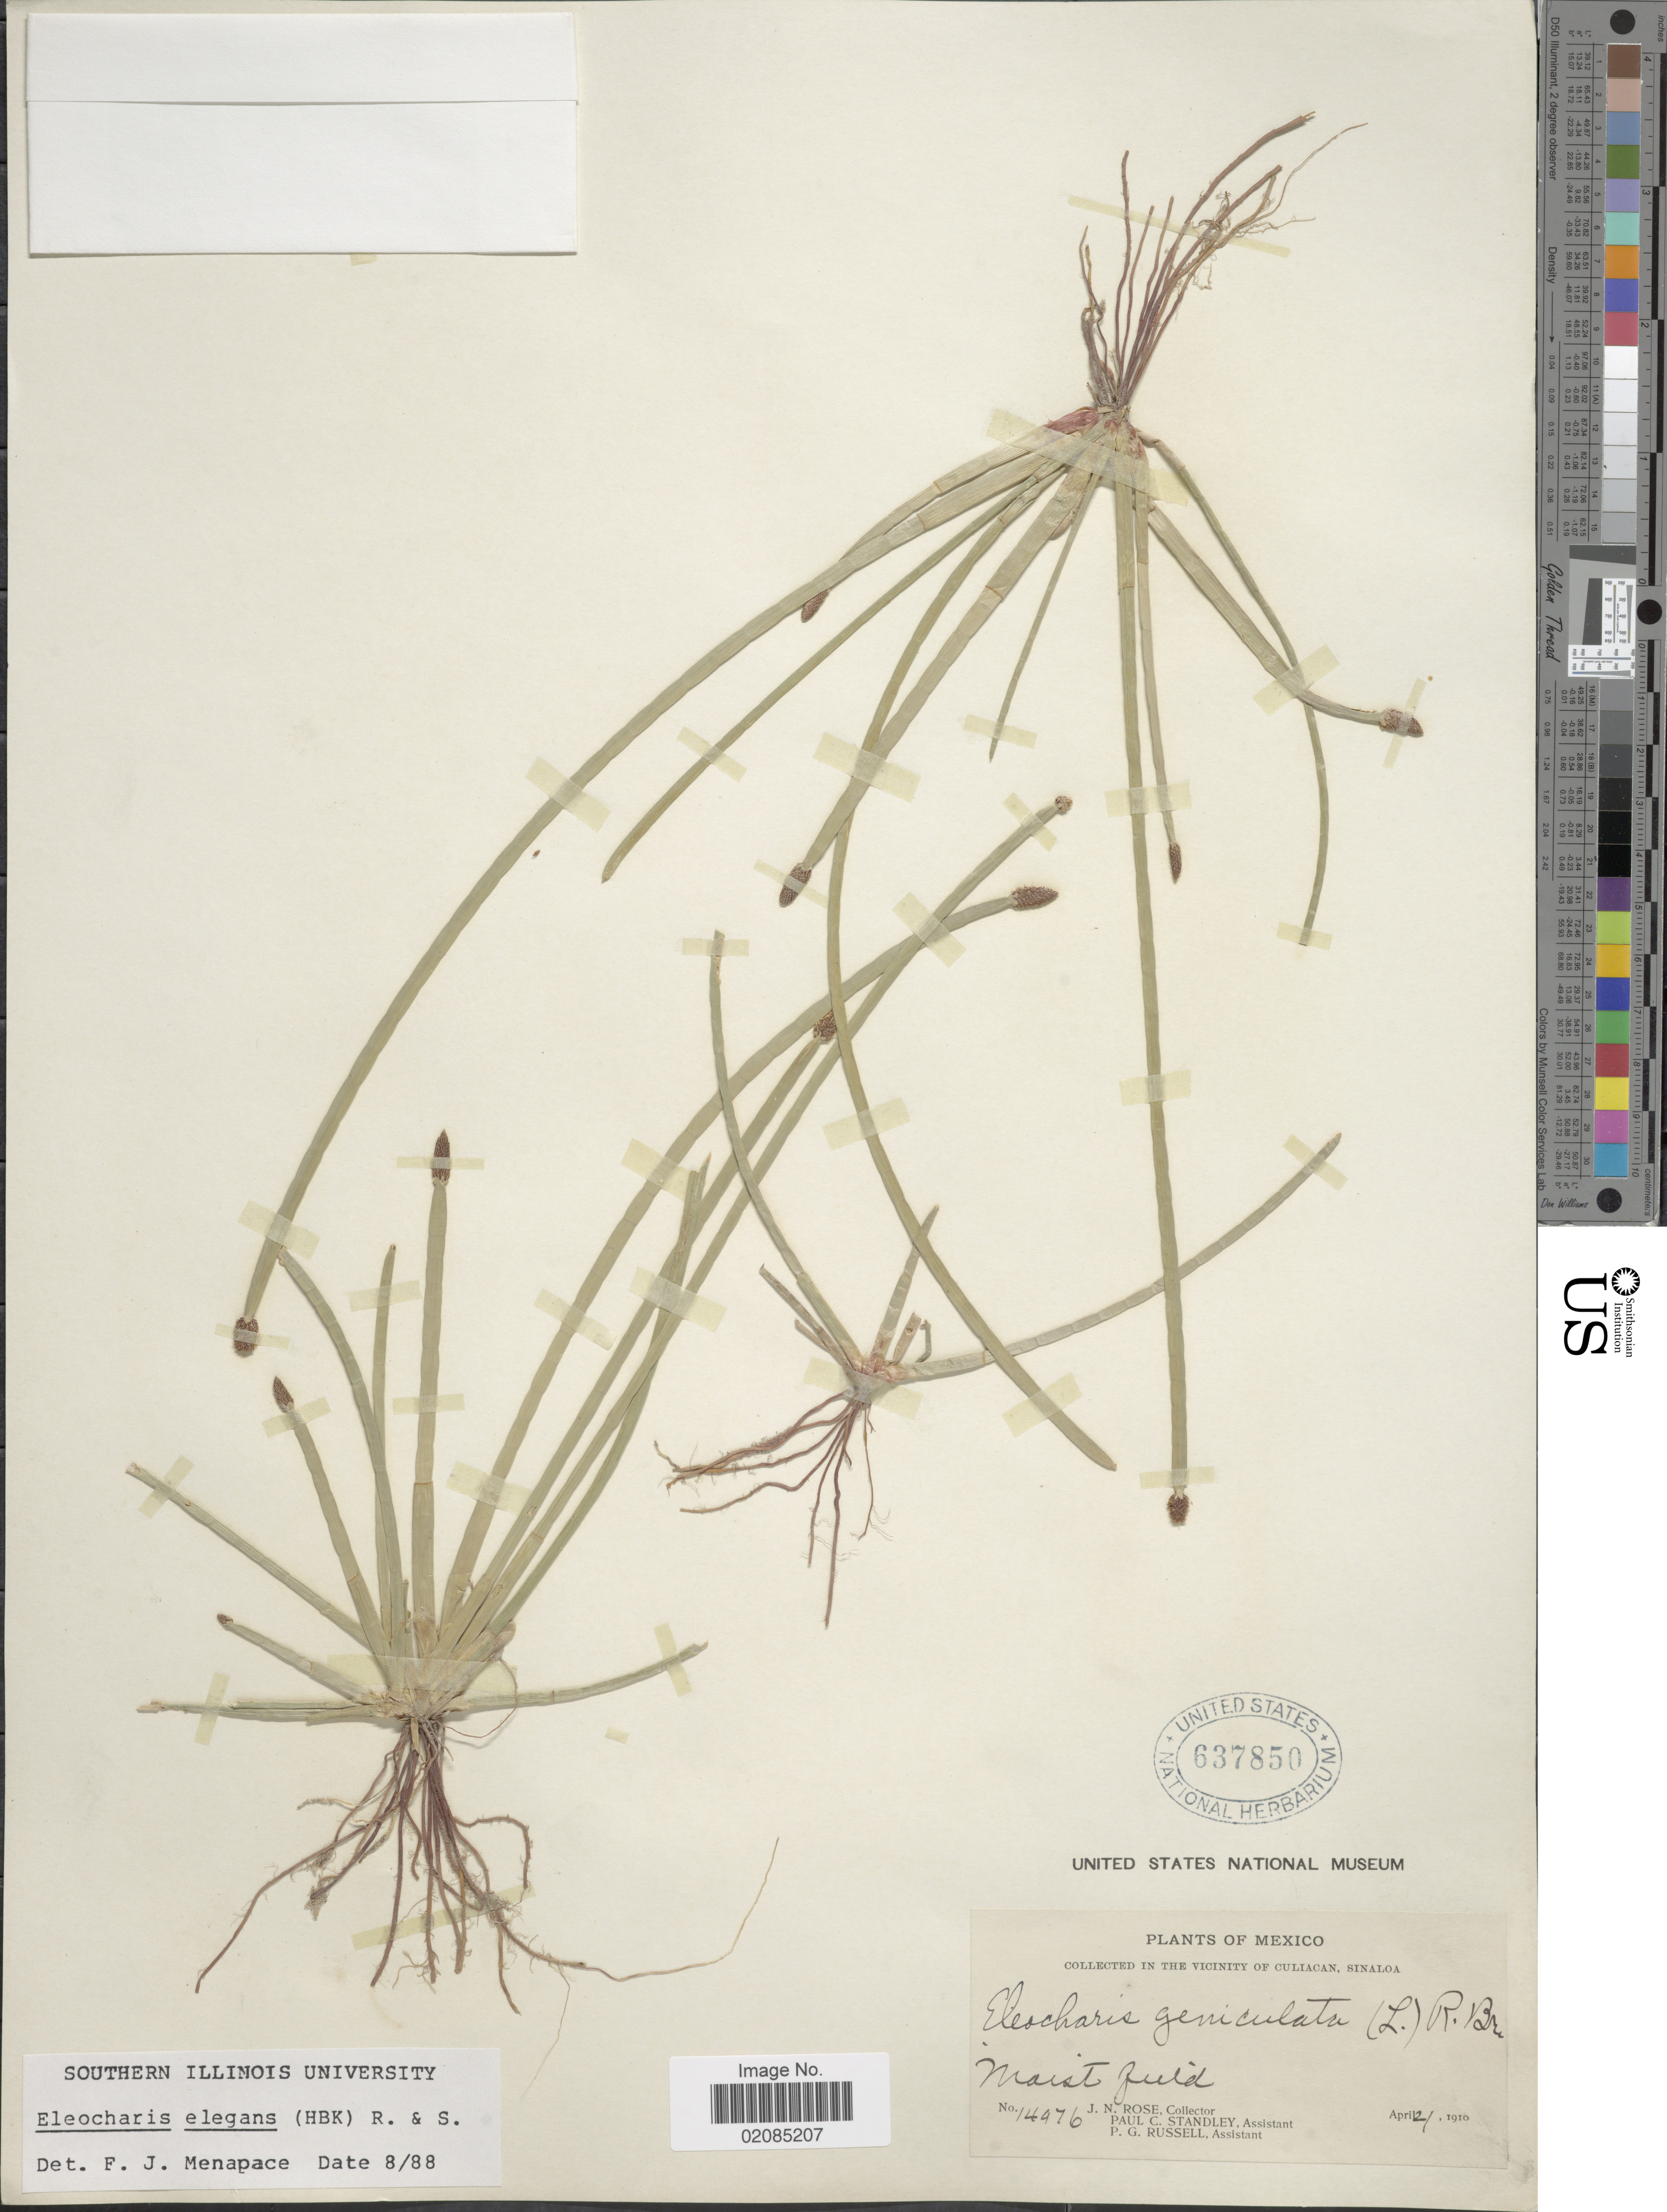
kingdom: Plantae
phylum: Tracheophyta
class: Liliopsida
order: Poales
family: Cyperaceae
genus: Eleocharis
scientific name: Eleocharis elegans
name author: (Kunth) Roem. & Schult.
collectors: J. N. Rose, P. C. Standley & P. G. Russell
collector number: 14976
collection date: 1910-04-21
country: Mexico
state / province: Sinaloa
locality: In the vicinity of Culiacan, Sinaloa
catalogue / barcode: US 637850